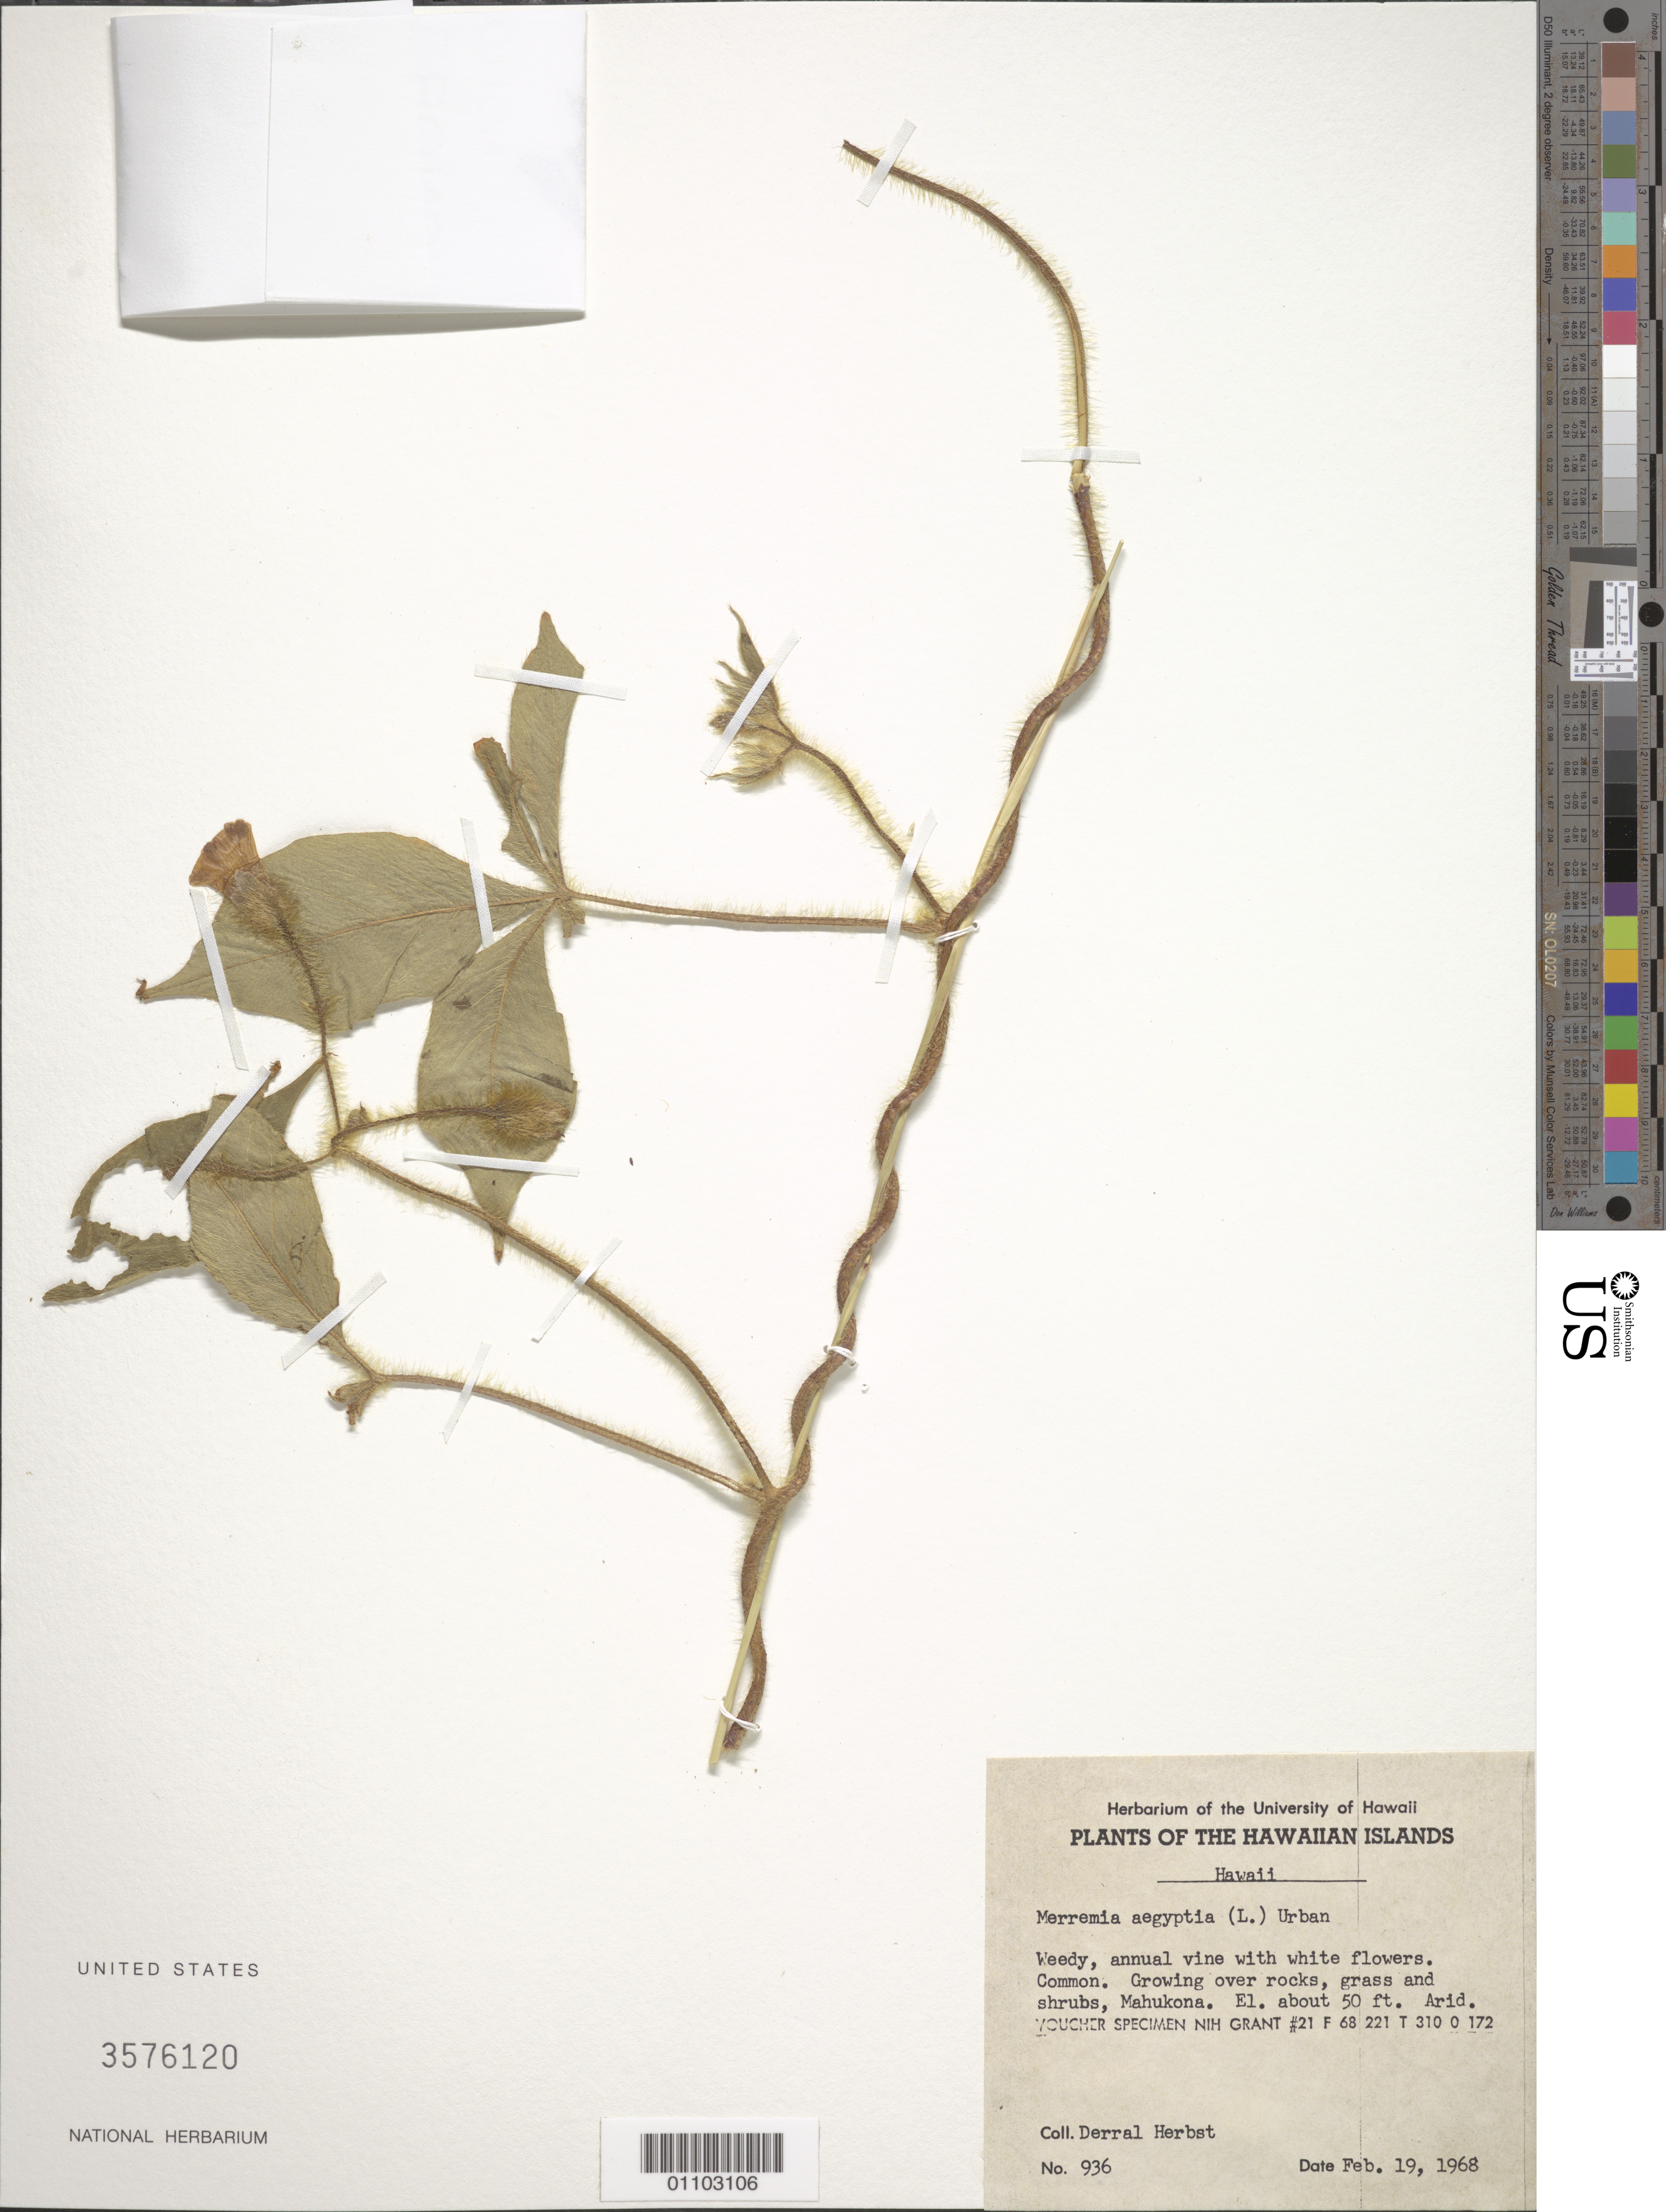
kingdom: Plantae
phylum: Tracheophyta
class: Magnoliopsida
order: Solanales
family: Convolvulaceae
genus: Distimake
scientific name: Distimake aegyptius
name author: (L.) A. R. Simões & Staples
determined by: Wagner, W. L., (BOT), Smithsonian Institution - National Museum of Natural History (UNITED STATES)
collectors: D. R. Herbst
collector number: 936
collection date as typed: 19 Feb 1968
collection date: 1968-02-19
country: United States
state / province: Hawaii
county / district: Hawaii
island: Hawaii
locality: Mahukona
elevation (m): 15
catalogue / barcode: US 3576120